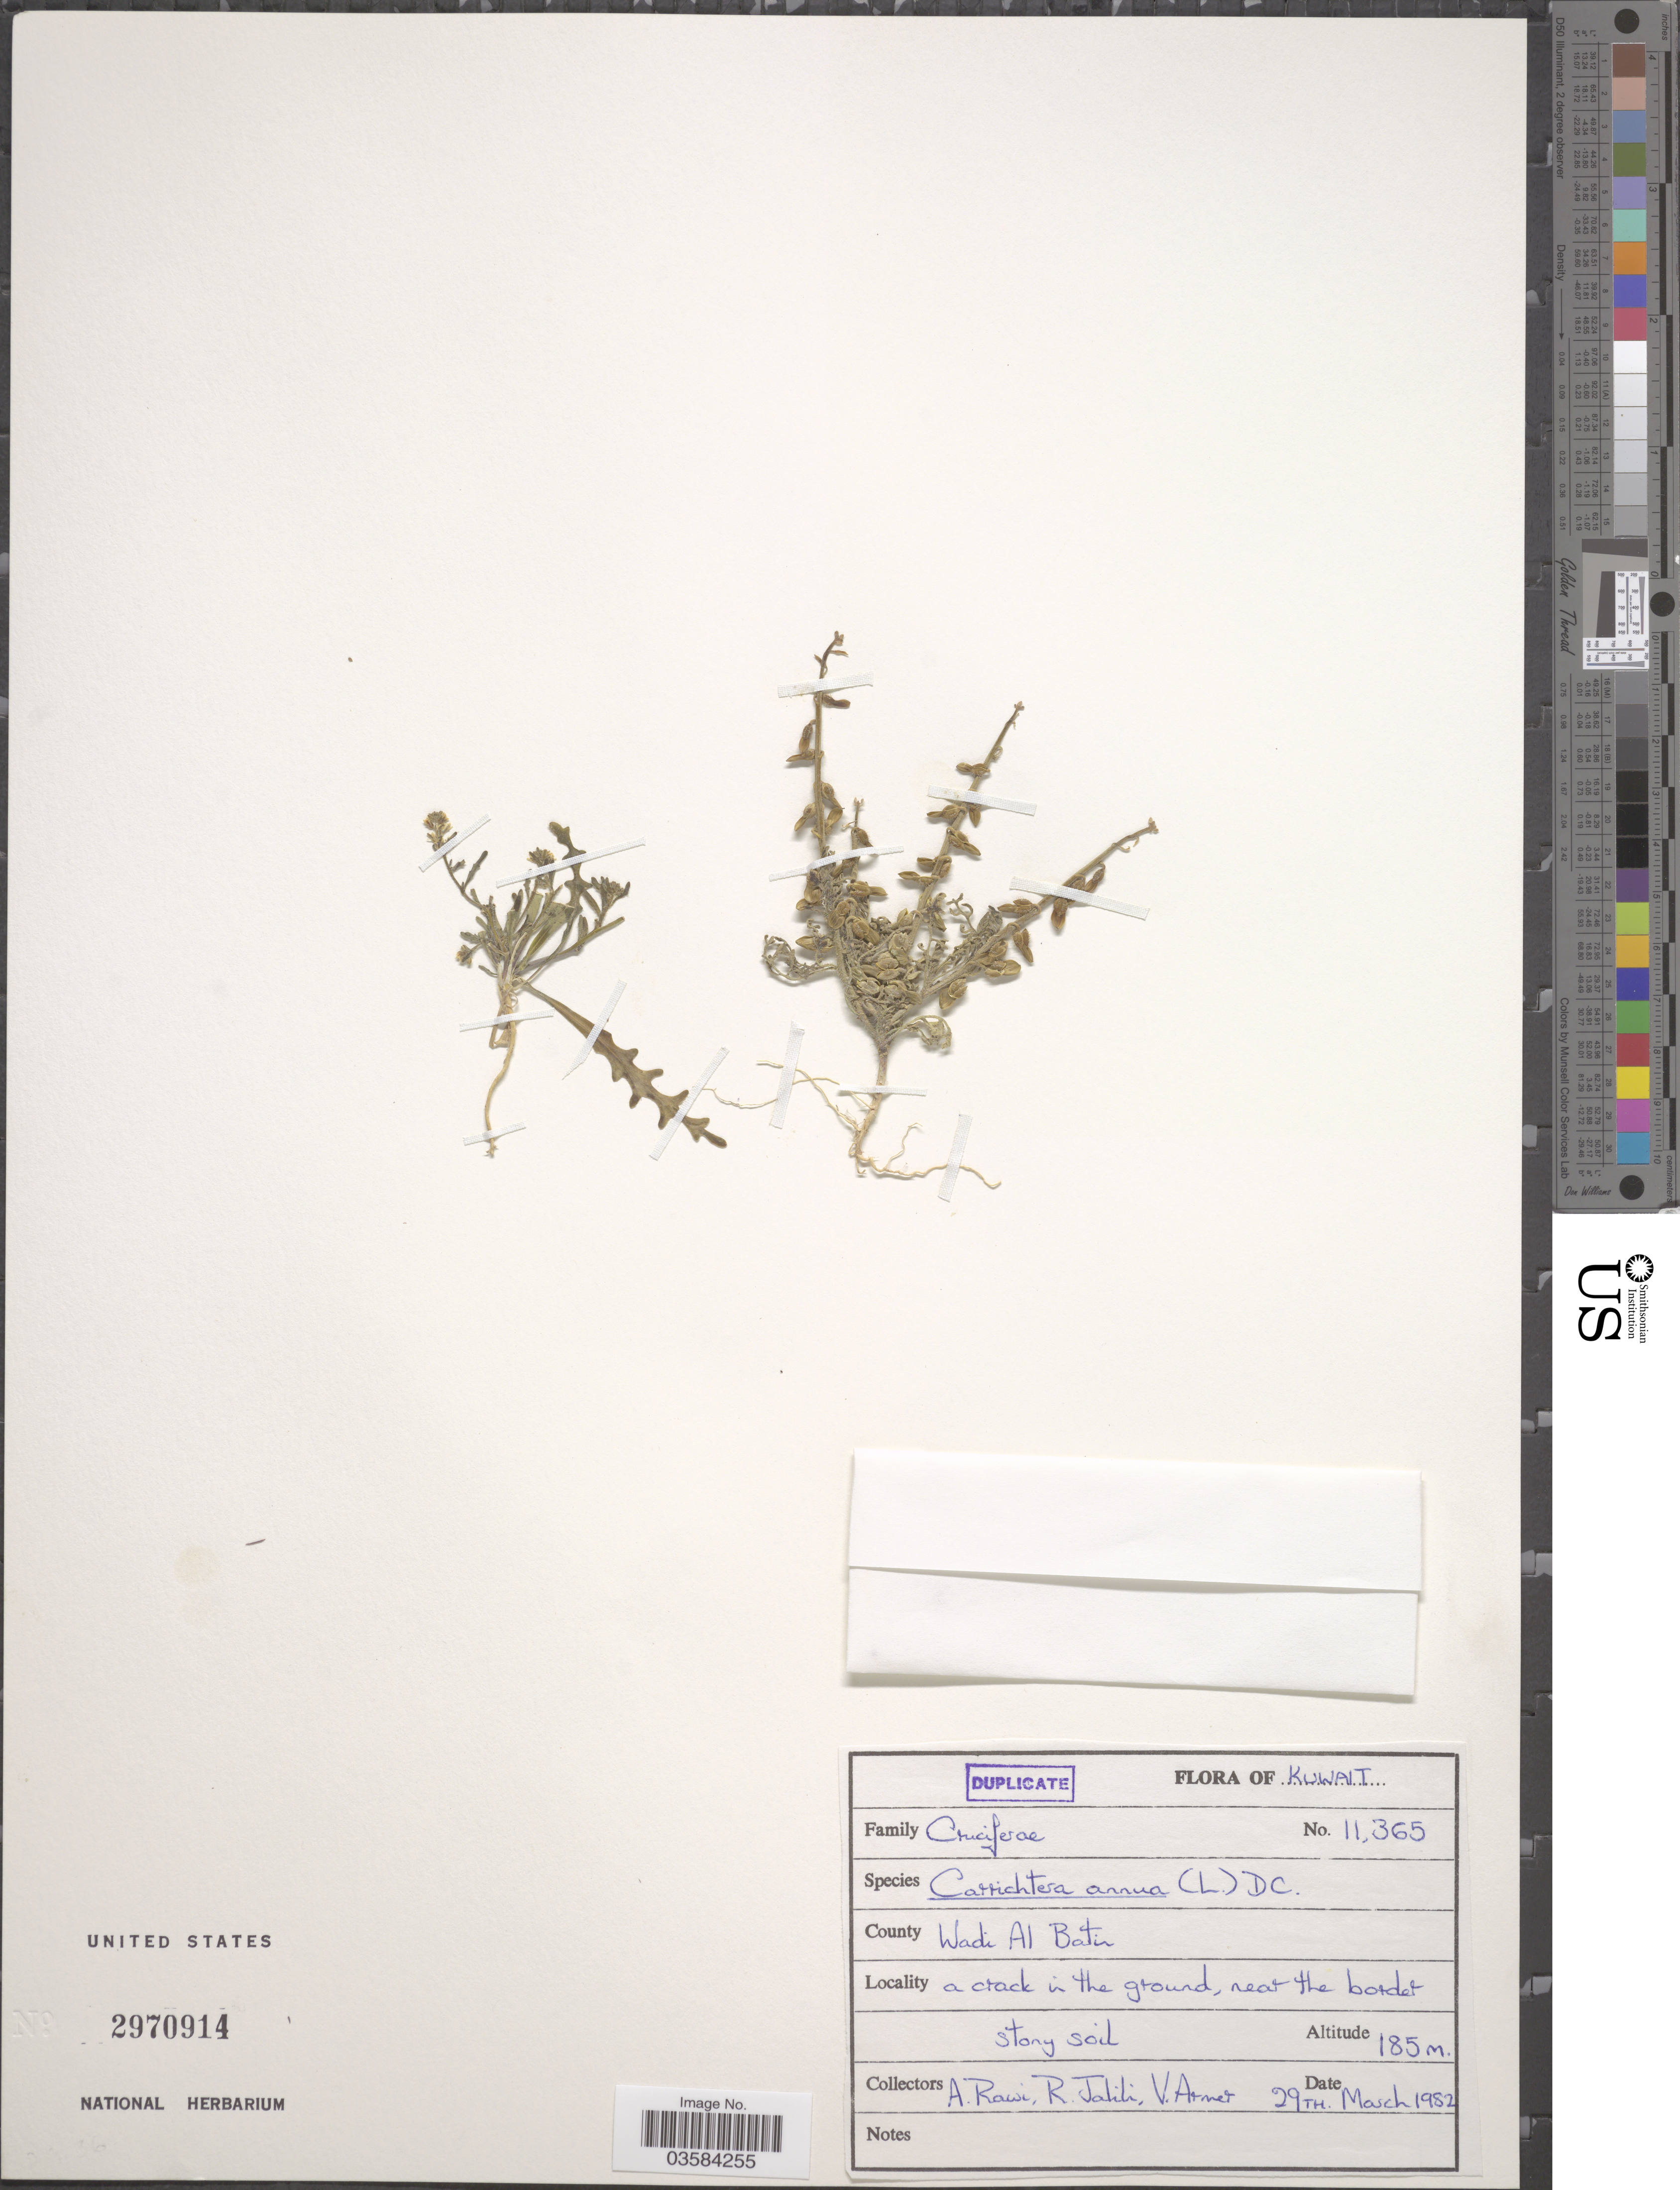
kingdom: Plantae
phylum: Tracheophyta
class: Magnoliopsida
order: Brassicales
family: Brassicaceae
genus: Carrichtera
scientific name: Carrichtera annua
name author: (L.) DC.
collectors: A. Rawi, R. Jalili & V. Armet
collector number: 11365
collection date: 1982-03-29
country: Kuwait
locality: County Wadi Al Batin. A crack in the ground, near the border.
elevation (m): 185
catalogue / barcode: US 2970914